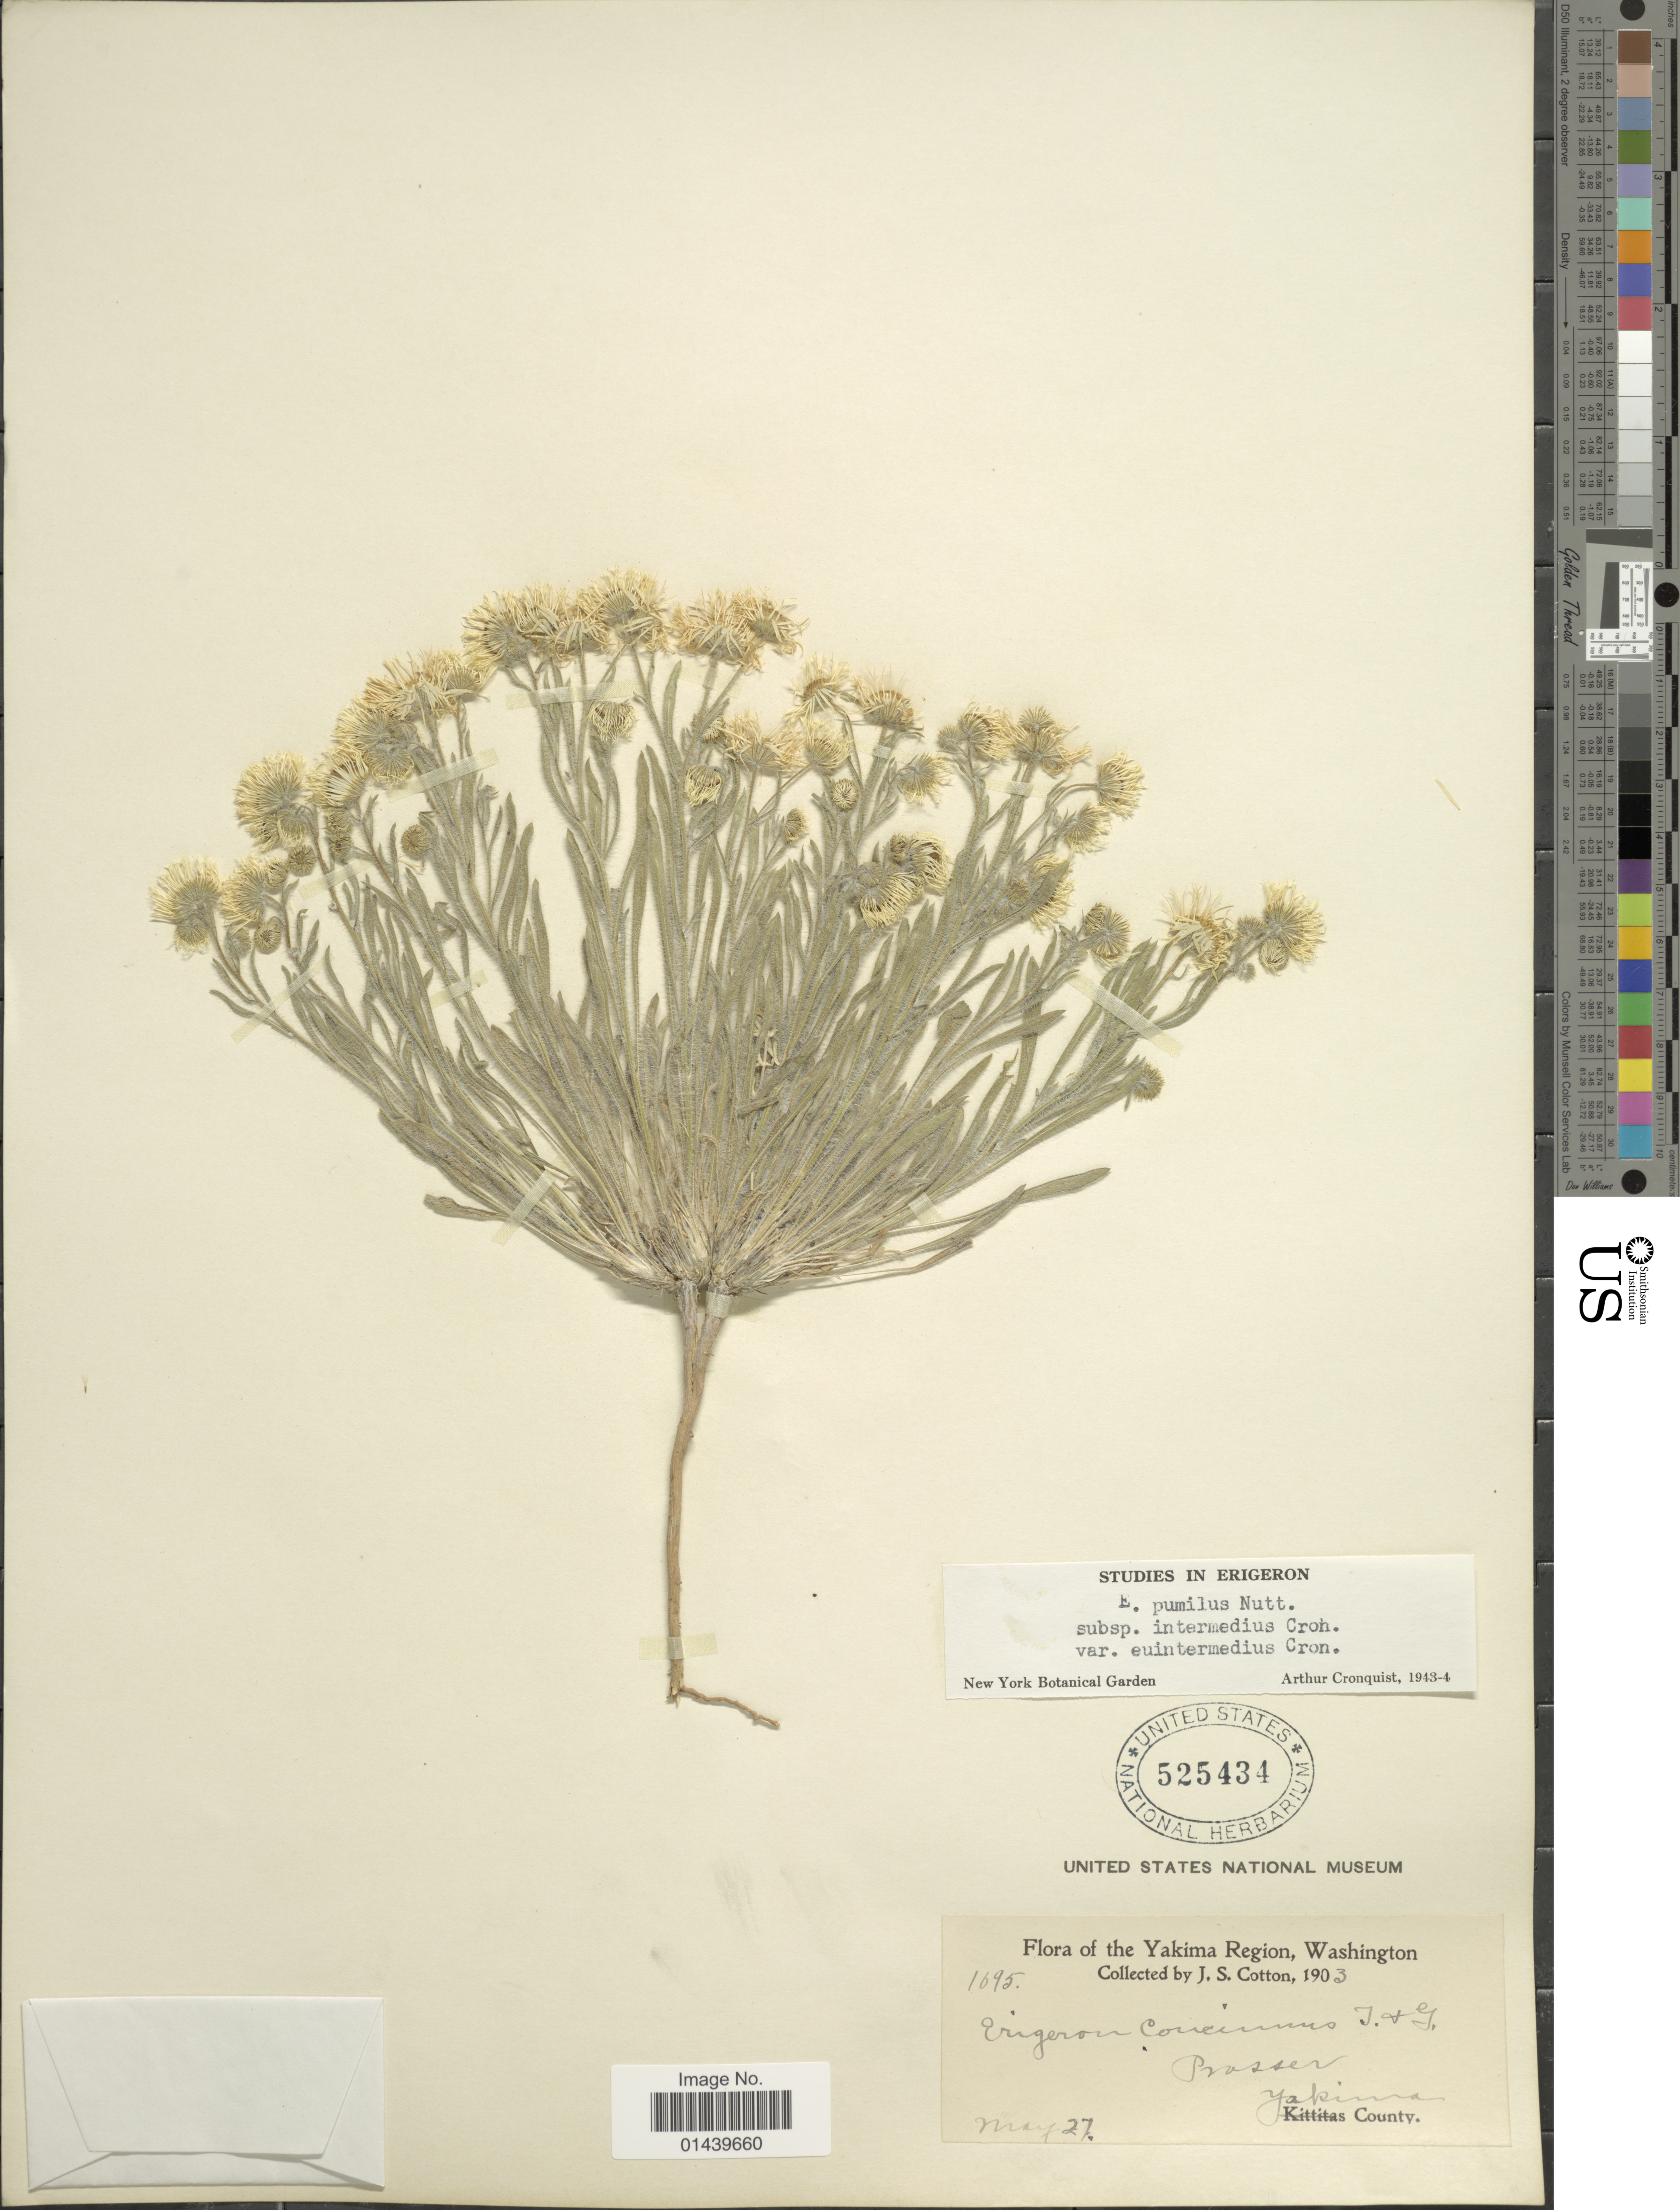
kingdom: Plantae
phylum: Tracheophyta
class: Magnoliopsida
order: Asterales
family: Asteraceae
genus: Erigeron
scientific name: Erigeron pumilus subsp. intermedius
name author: Cronq.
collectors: J. S. Cotton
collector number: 1095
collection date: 1903-05-27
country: United States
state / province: Washington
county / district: Yakima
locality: The Yakima Region. Yakima County.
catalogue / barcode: US 525434